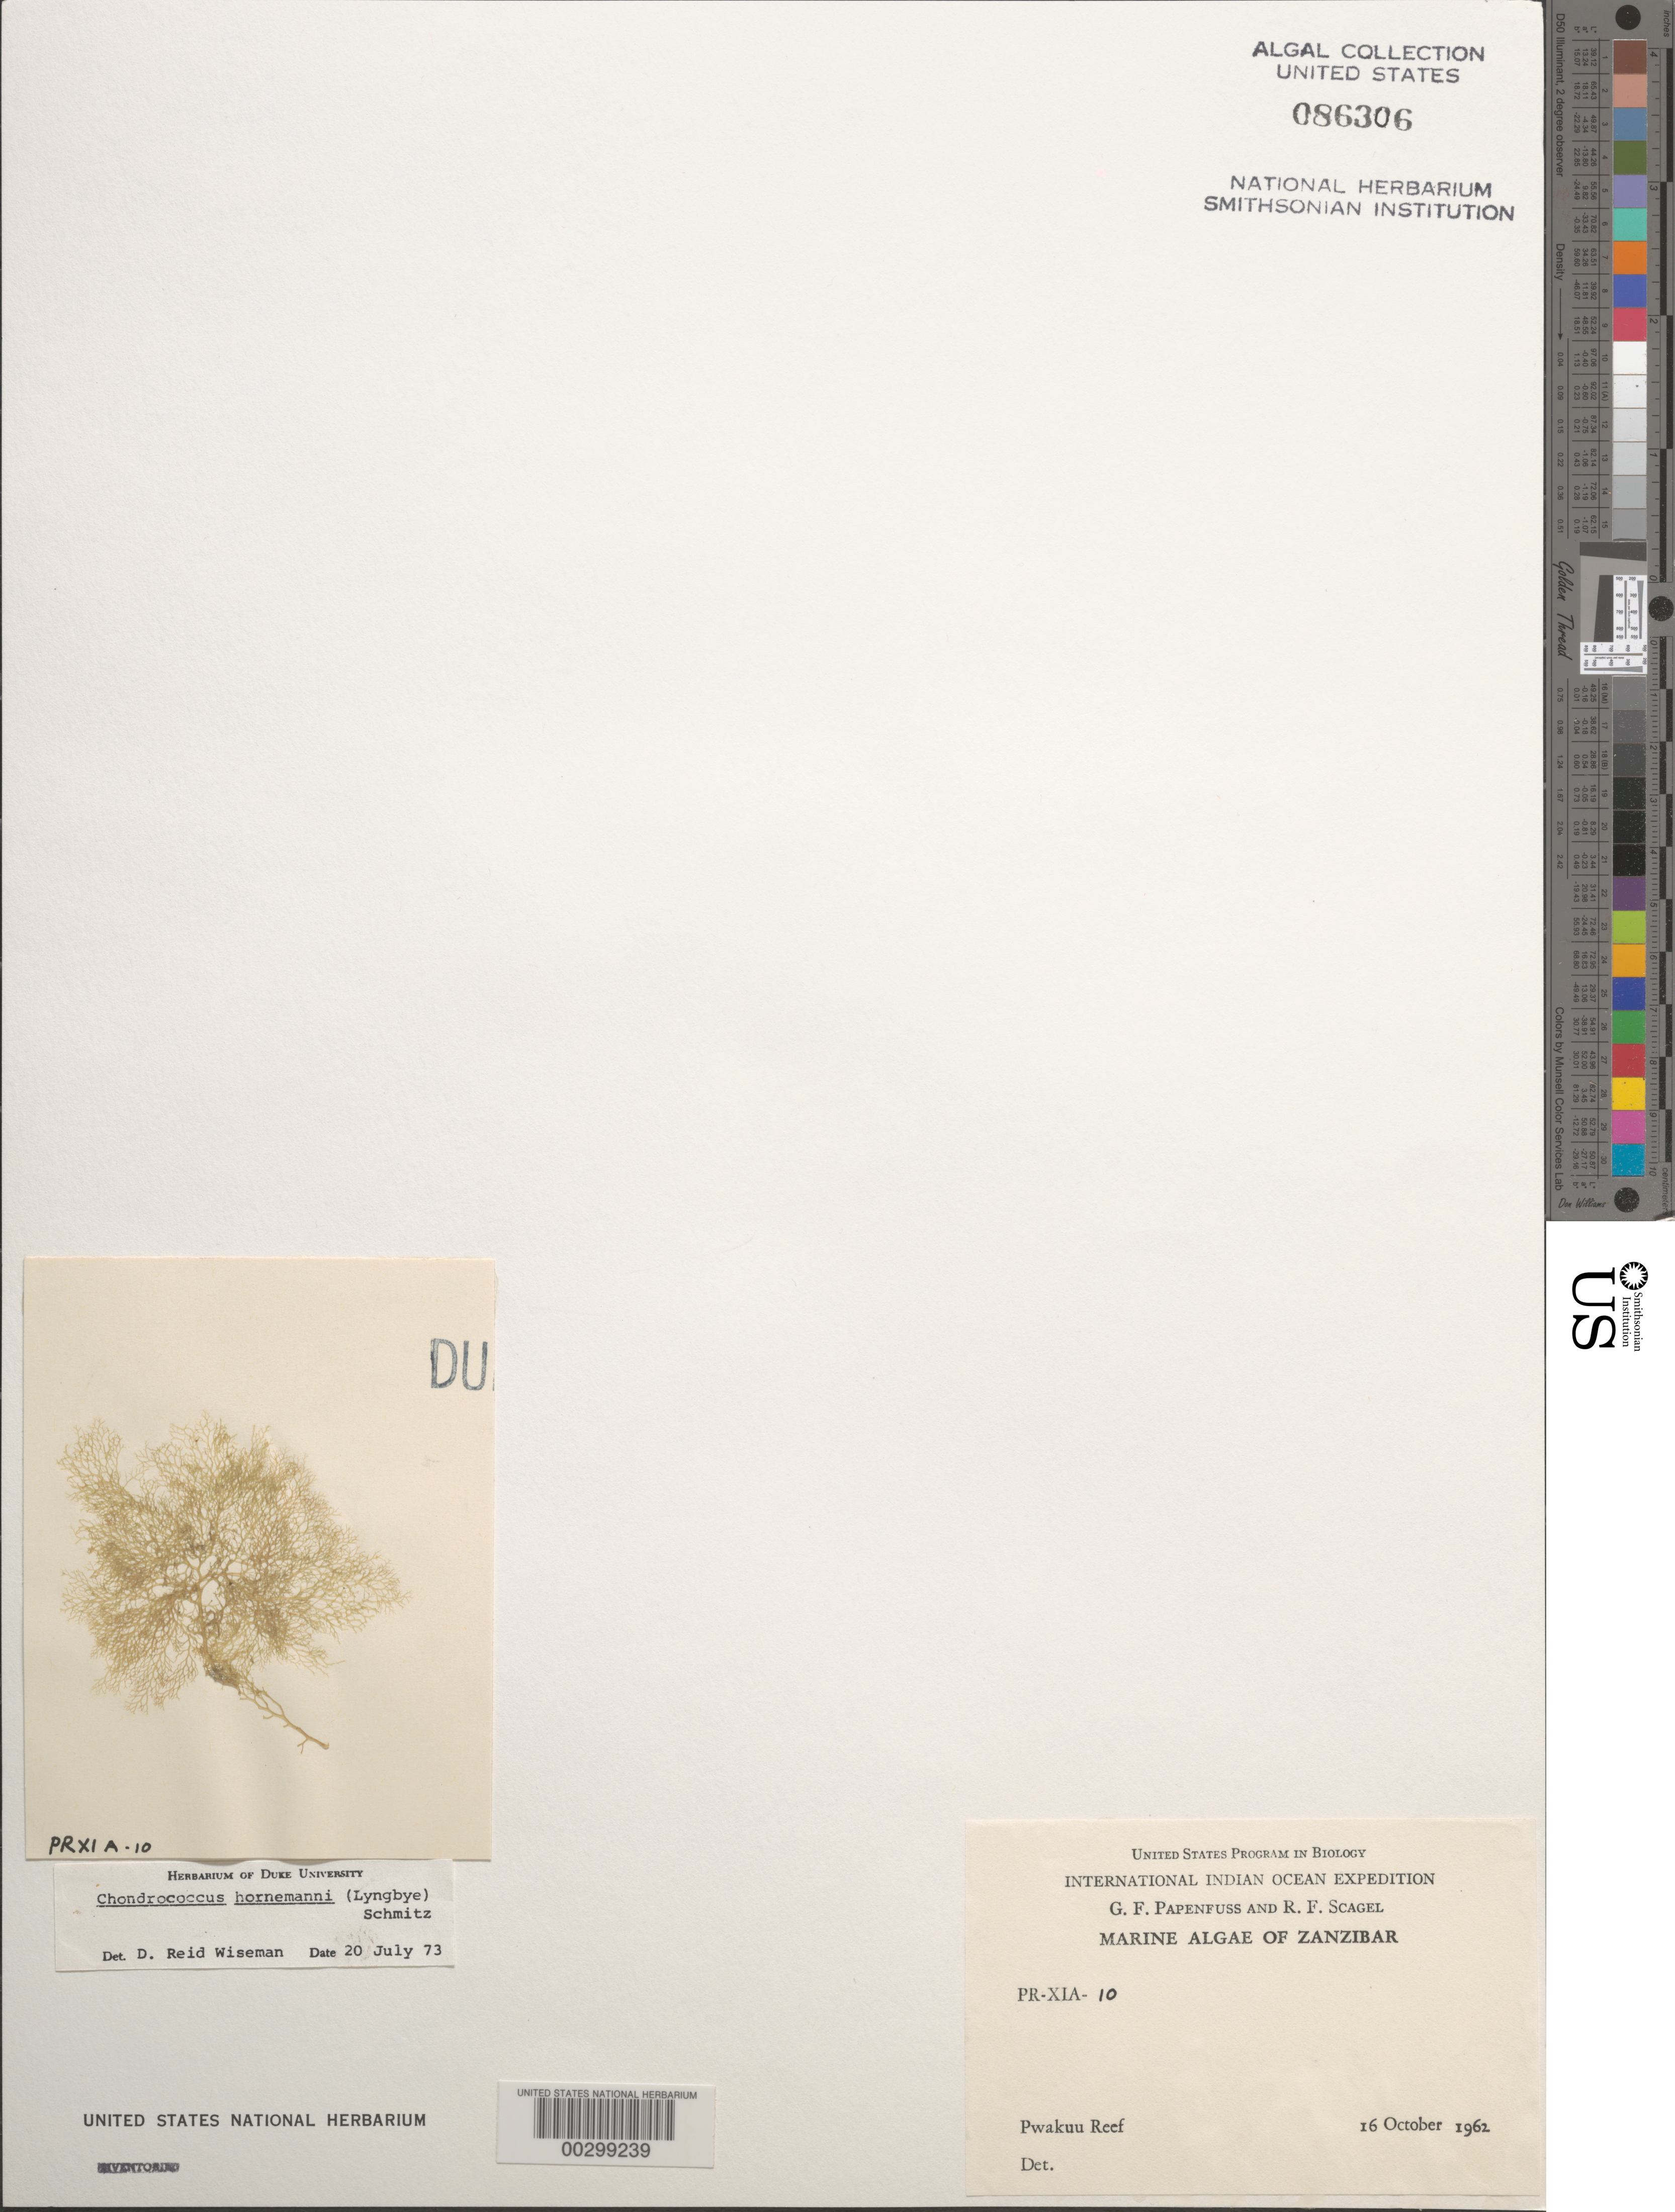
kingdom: Plantae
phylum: Rhodophyta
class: Florideophyceae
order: Gigartinales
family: Rhizophyllidaceae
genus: Portieria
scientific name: Portieria hornemannii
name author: (Lyngbye) P.C. Silva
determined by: Algae name updating Project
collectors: G. Papenfuss & R. F. Scagel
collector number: PR-XI-A-10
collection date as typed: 16 Oct 1962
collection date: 1962-10-16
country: Tanzania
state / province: Zanzibar Urban/West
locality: Pwakuu reef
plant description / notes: International Indian Ocean Expedition, 1962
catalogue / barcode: US 86306